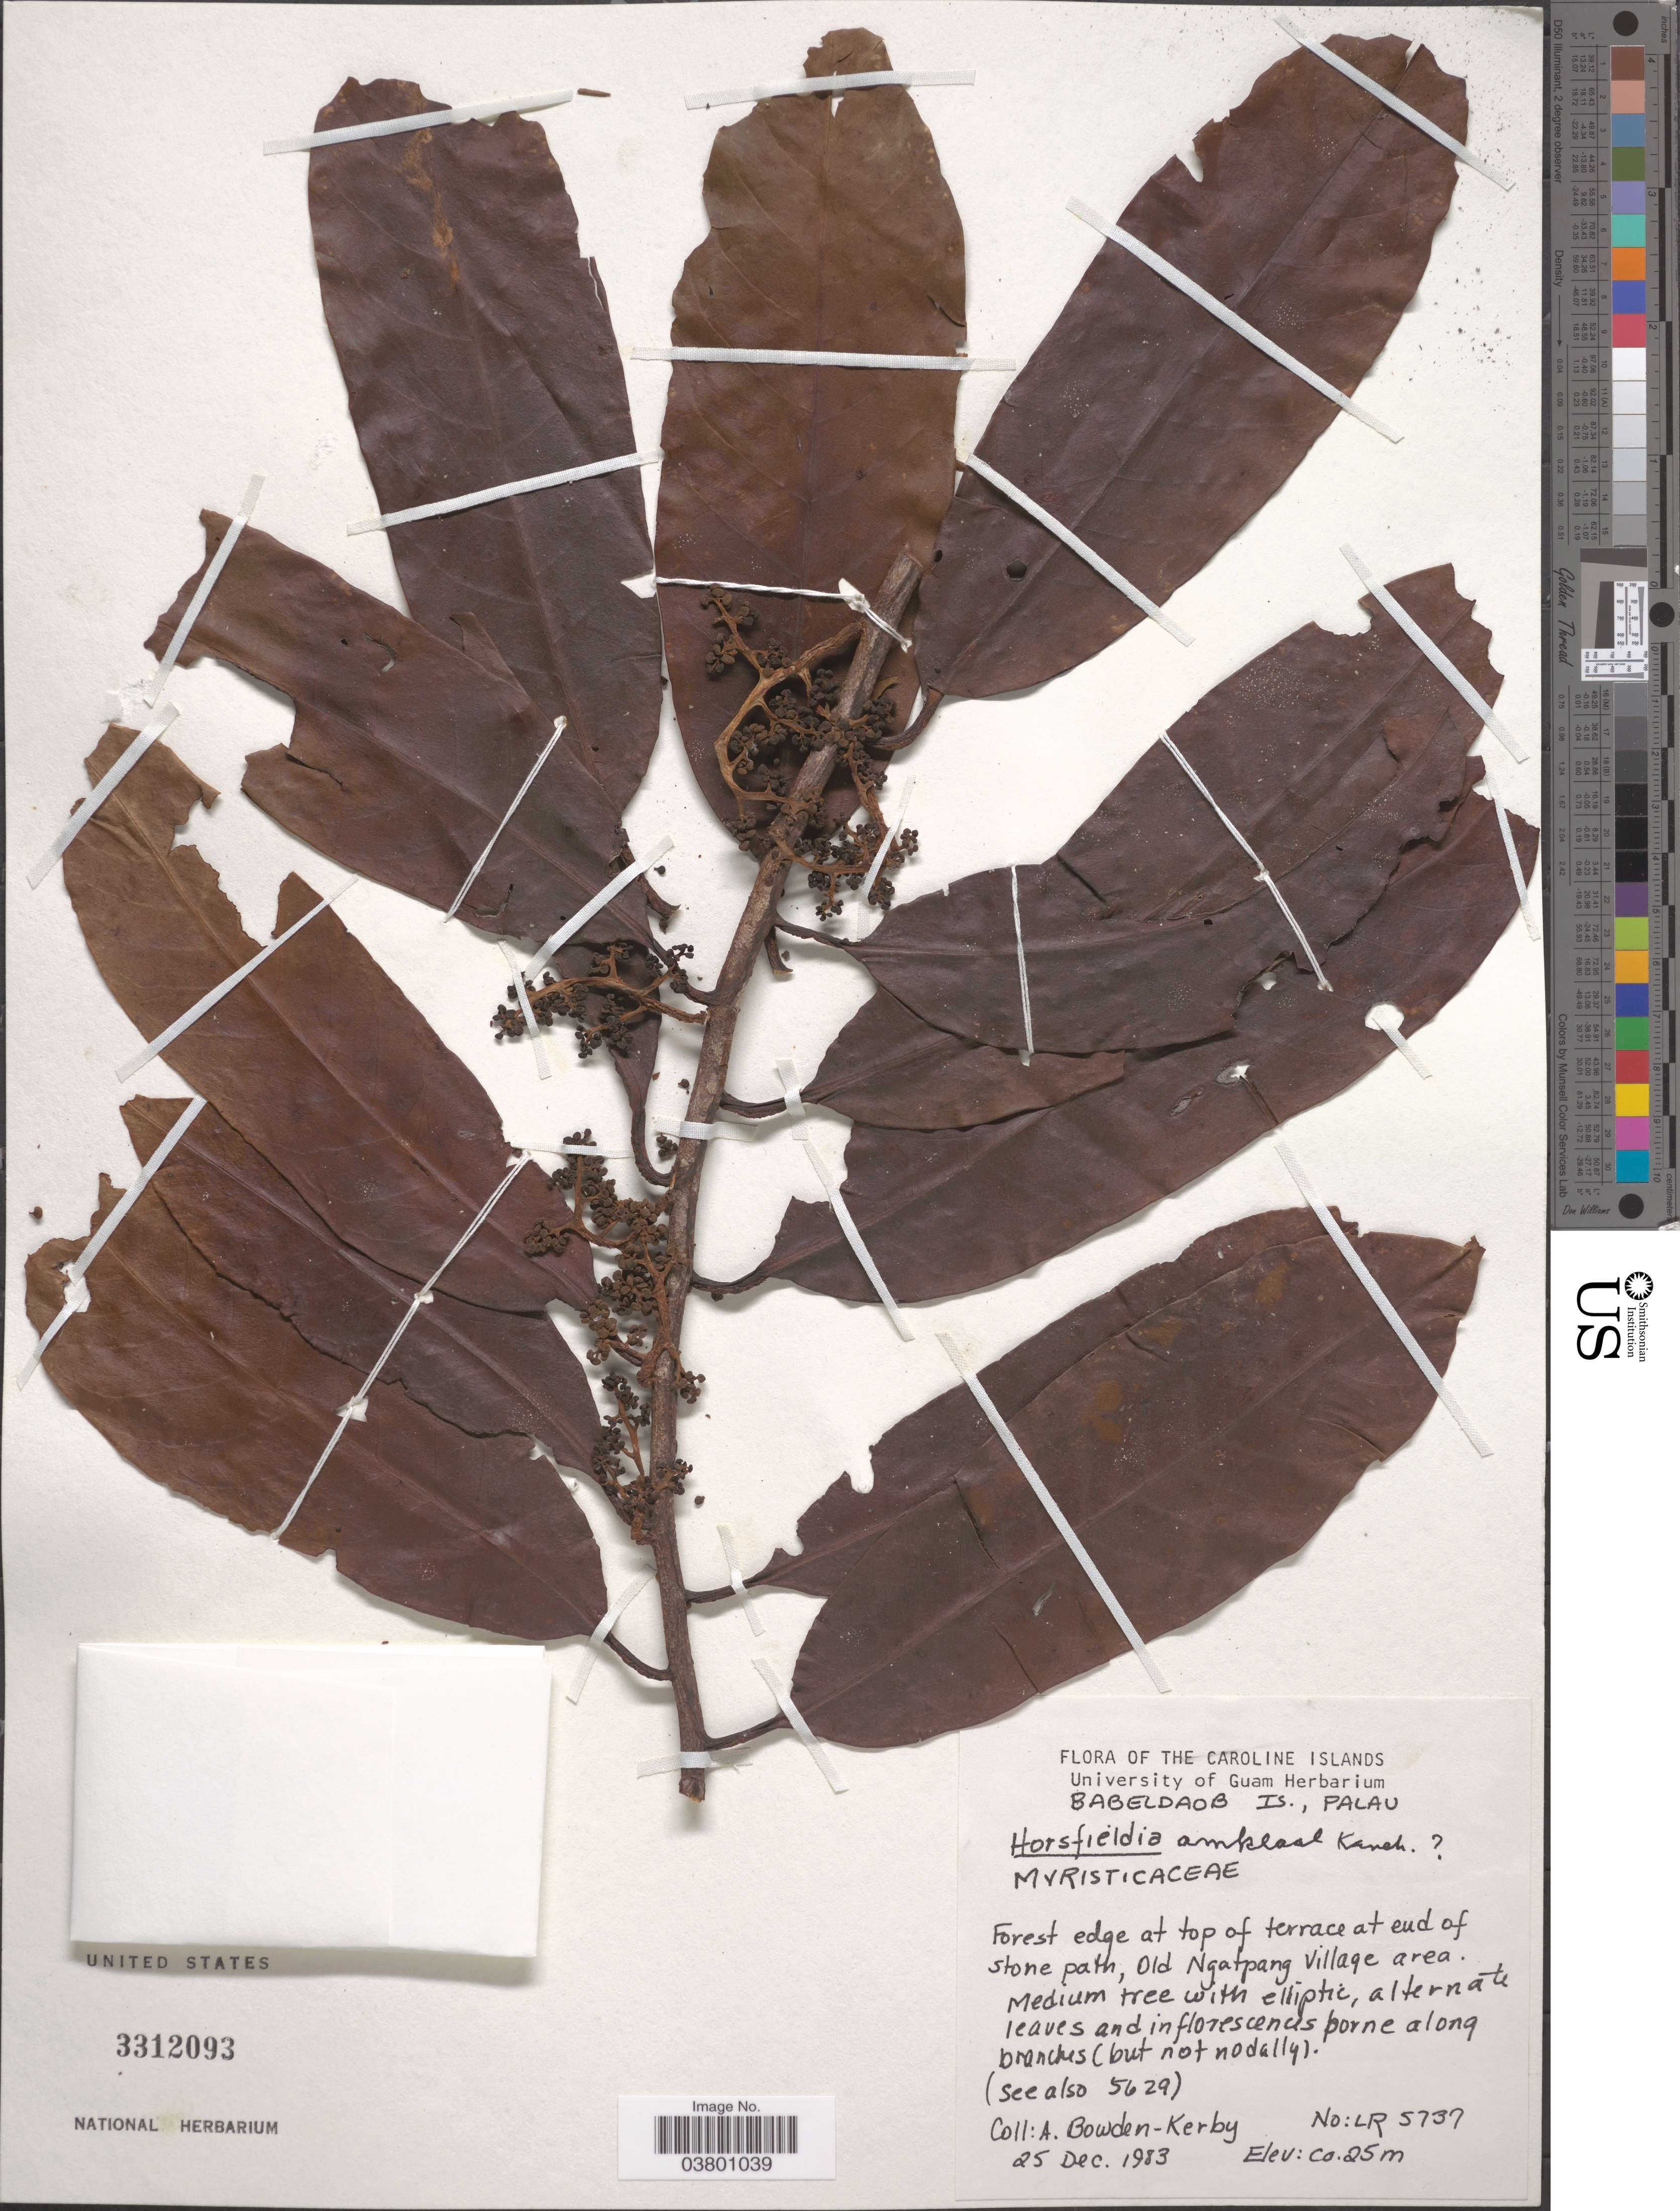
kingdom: Plantae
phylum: Tracheophyta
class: Magnoliopsida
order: Magnoliales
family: Myristicaceae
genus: Horsfieldia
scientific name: Horsfieldia irya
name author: (Gaertn.) Warb.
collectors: A. Bowden-Kerby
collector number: LR 5737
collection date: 1983-12-25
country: Palau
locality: The Caroline Islands. Babeldaob Is., Palau. Forest edge at top of terrace at end of stone path, Old Ngatpang Village area.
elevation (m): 25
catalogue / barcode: US 3312093